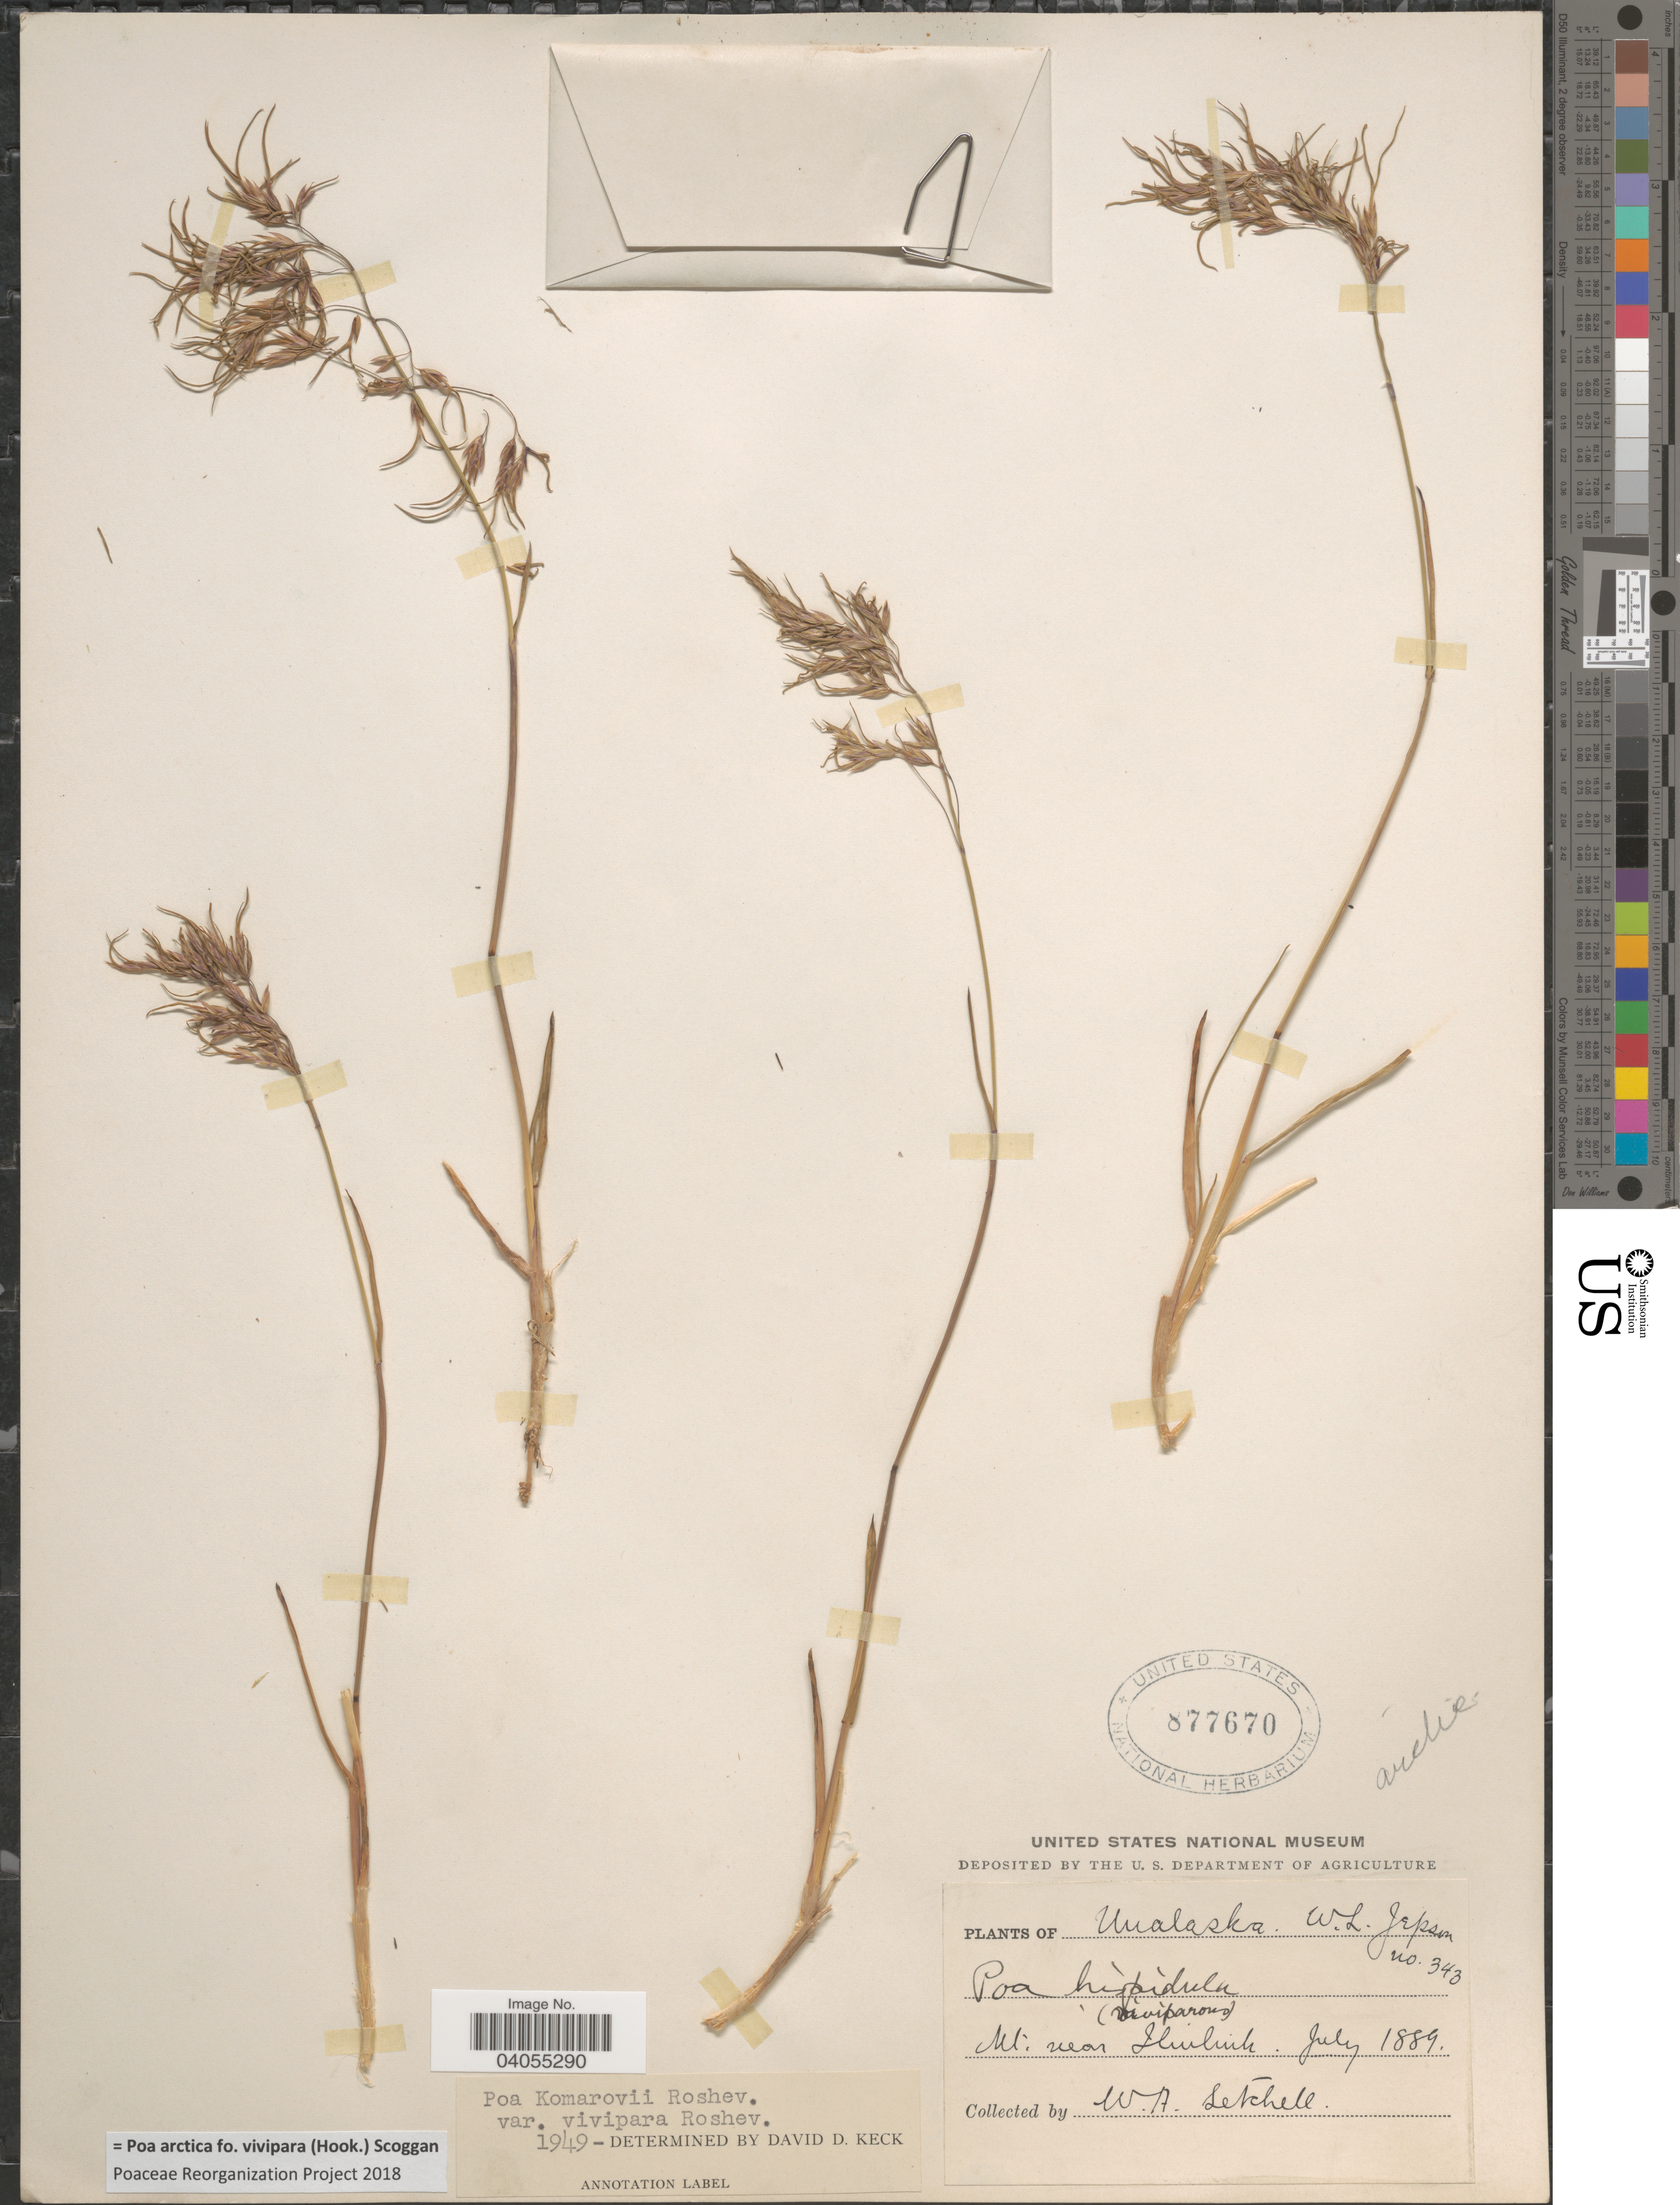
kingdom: Plantae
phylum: Tracheophyta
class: Liliopsida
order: Poales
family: Poaceae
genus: Poa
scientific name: Poa arctica f. vivipara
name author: (Hook.) Scoggan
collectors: W. L. Jepson & W. Setchell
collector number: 343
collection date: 1889-07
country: United States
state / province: Alaska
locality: Unalaska. Mt. near Iliukliuk.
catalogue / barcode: US 877670